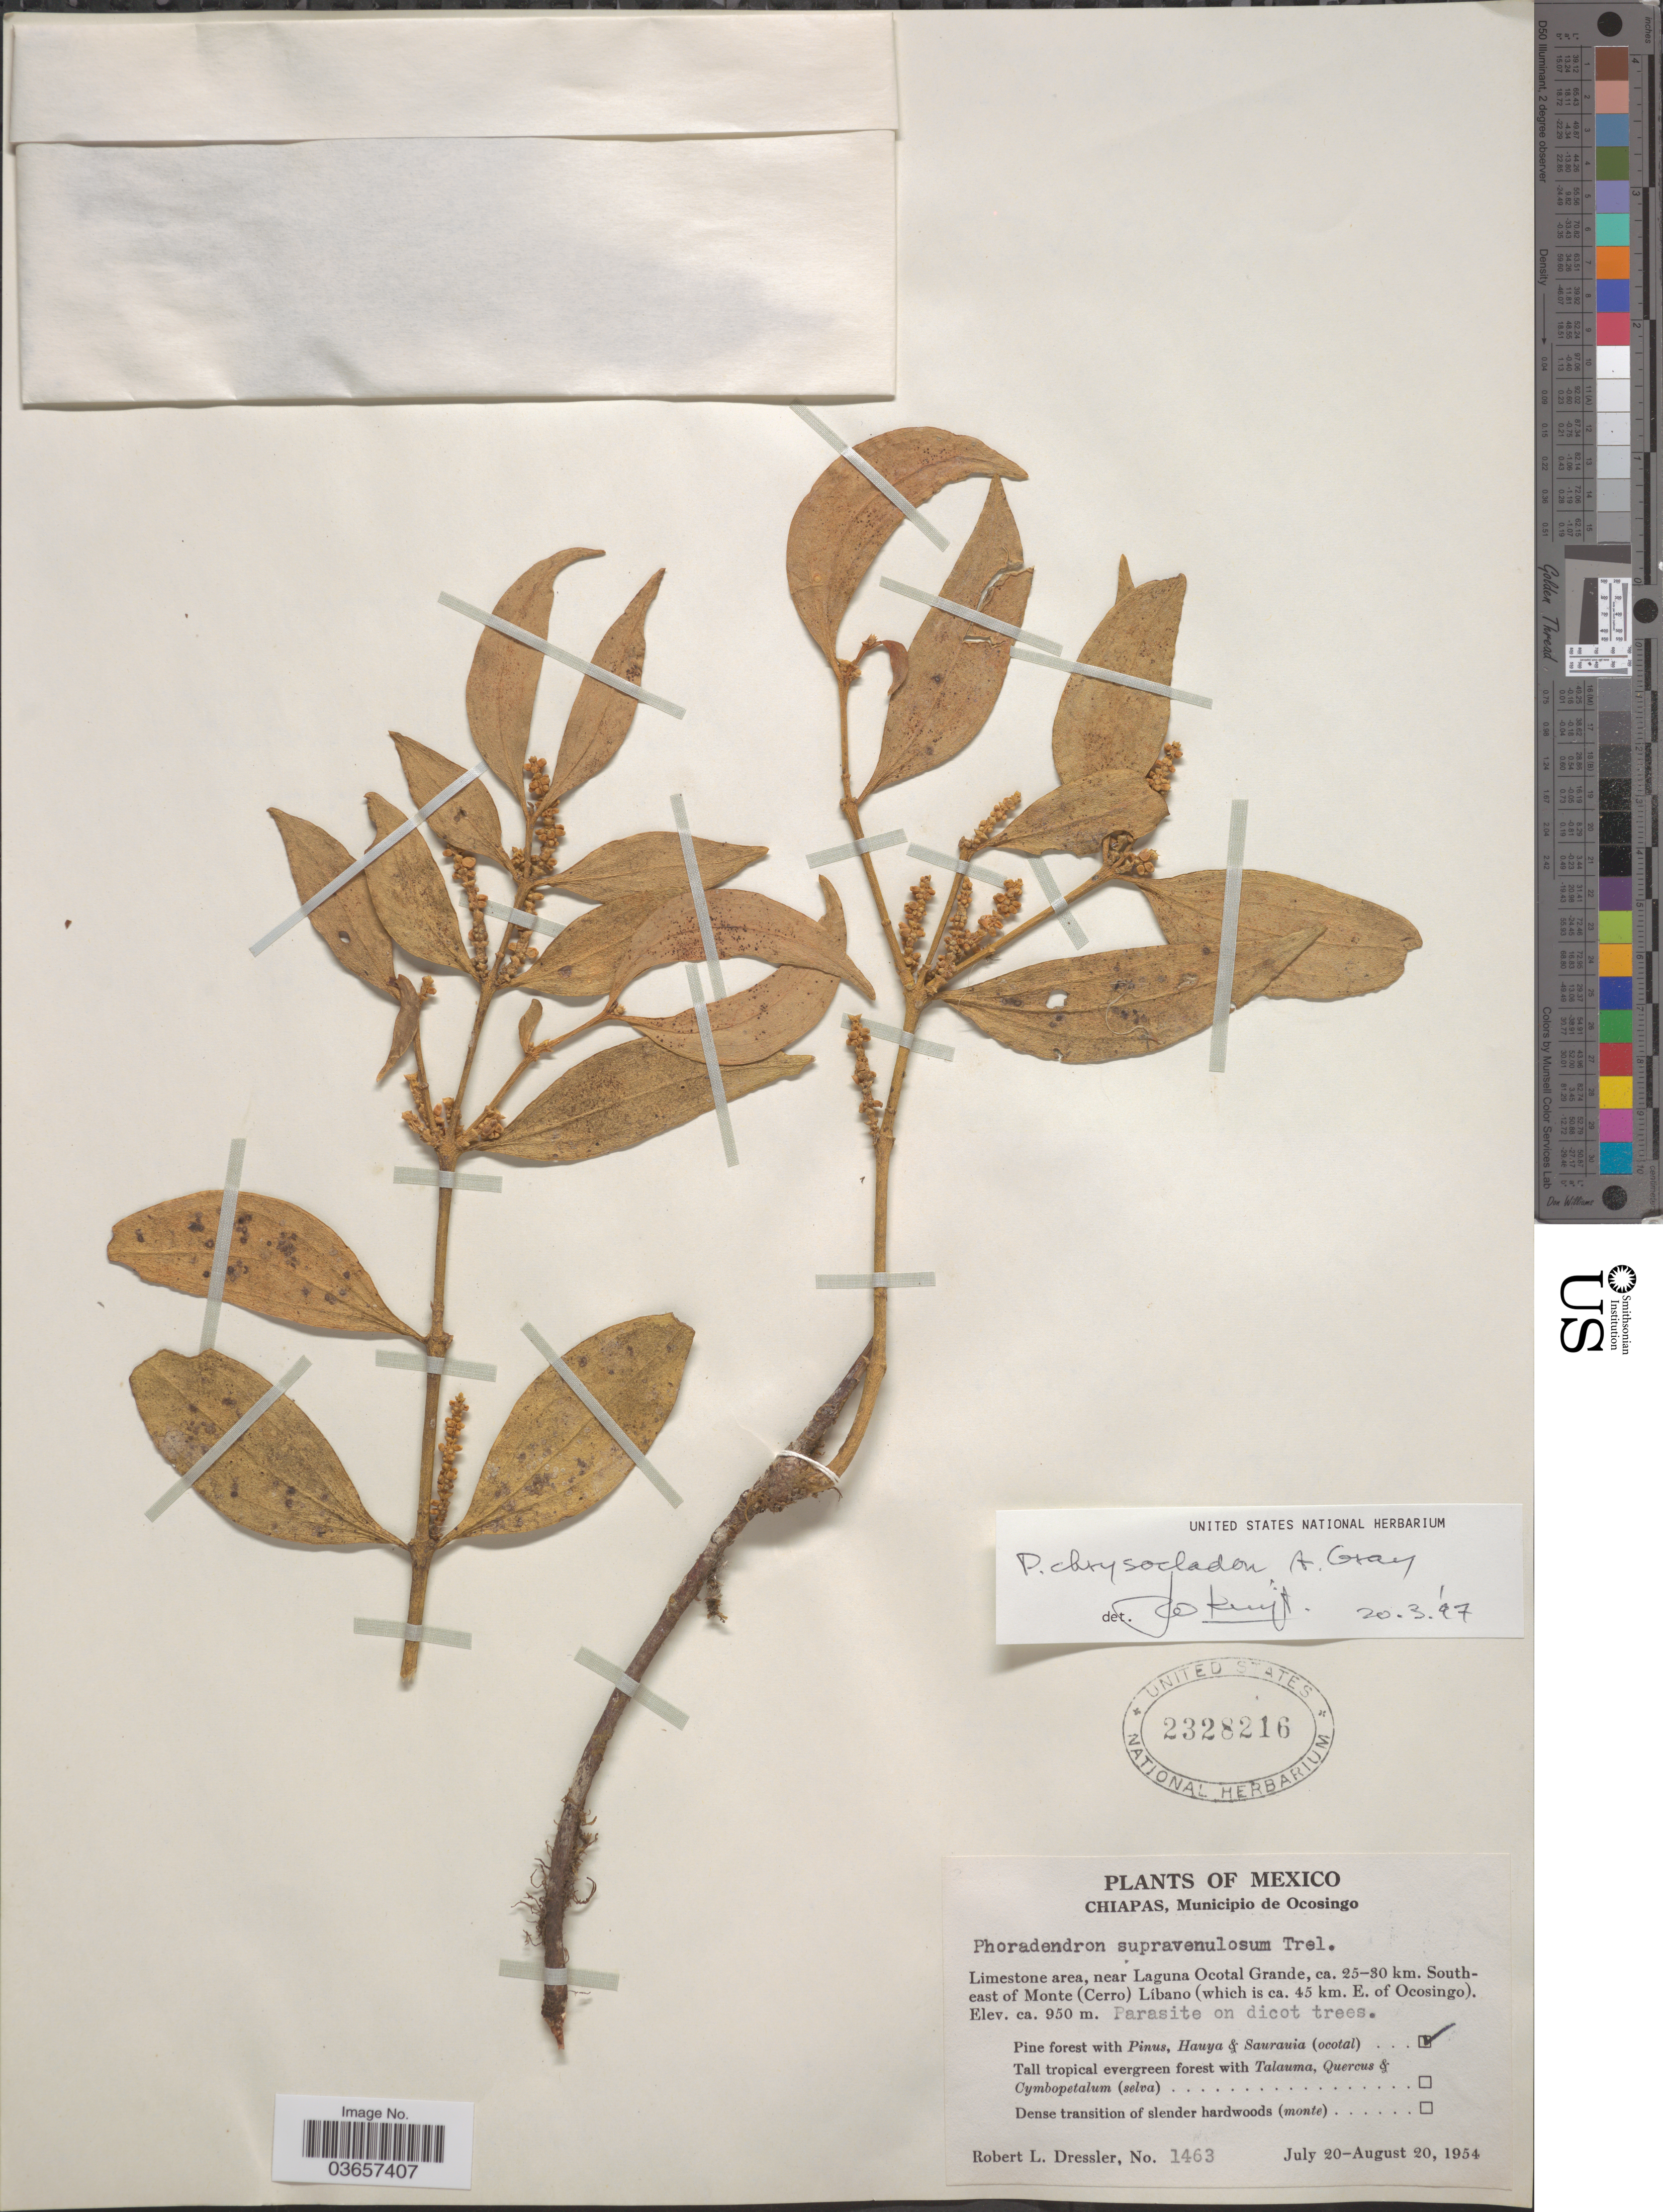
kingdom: Plantae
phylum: Tracheophyta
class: Magnoliopsida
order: Santalales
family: Viscaceae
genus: Phoradendron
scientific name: Phoradendron chrysocladon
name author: A. Gray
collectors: R. Dressler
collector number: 1463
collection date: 1954-07-20/1954-08-20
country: Mexico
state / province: Chiapas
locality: Municipio de Ocosingo. Limestone area, near Laguna Ocotal Grande, ca. 25-30 km. Southeast of Monte (Cerro) Líbano (which is ca. 45 km. E. of Ocosingo). Pine forest.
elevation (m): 950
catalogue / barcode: US 2328216